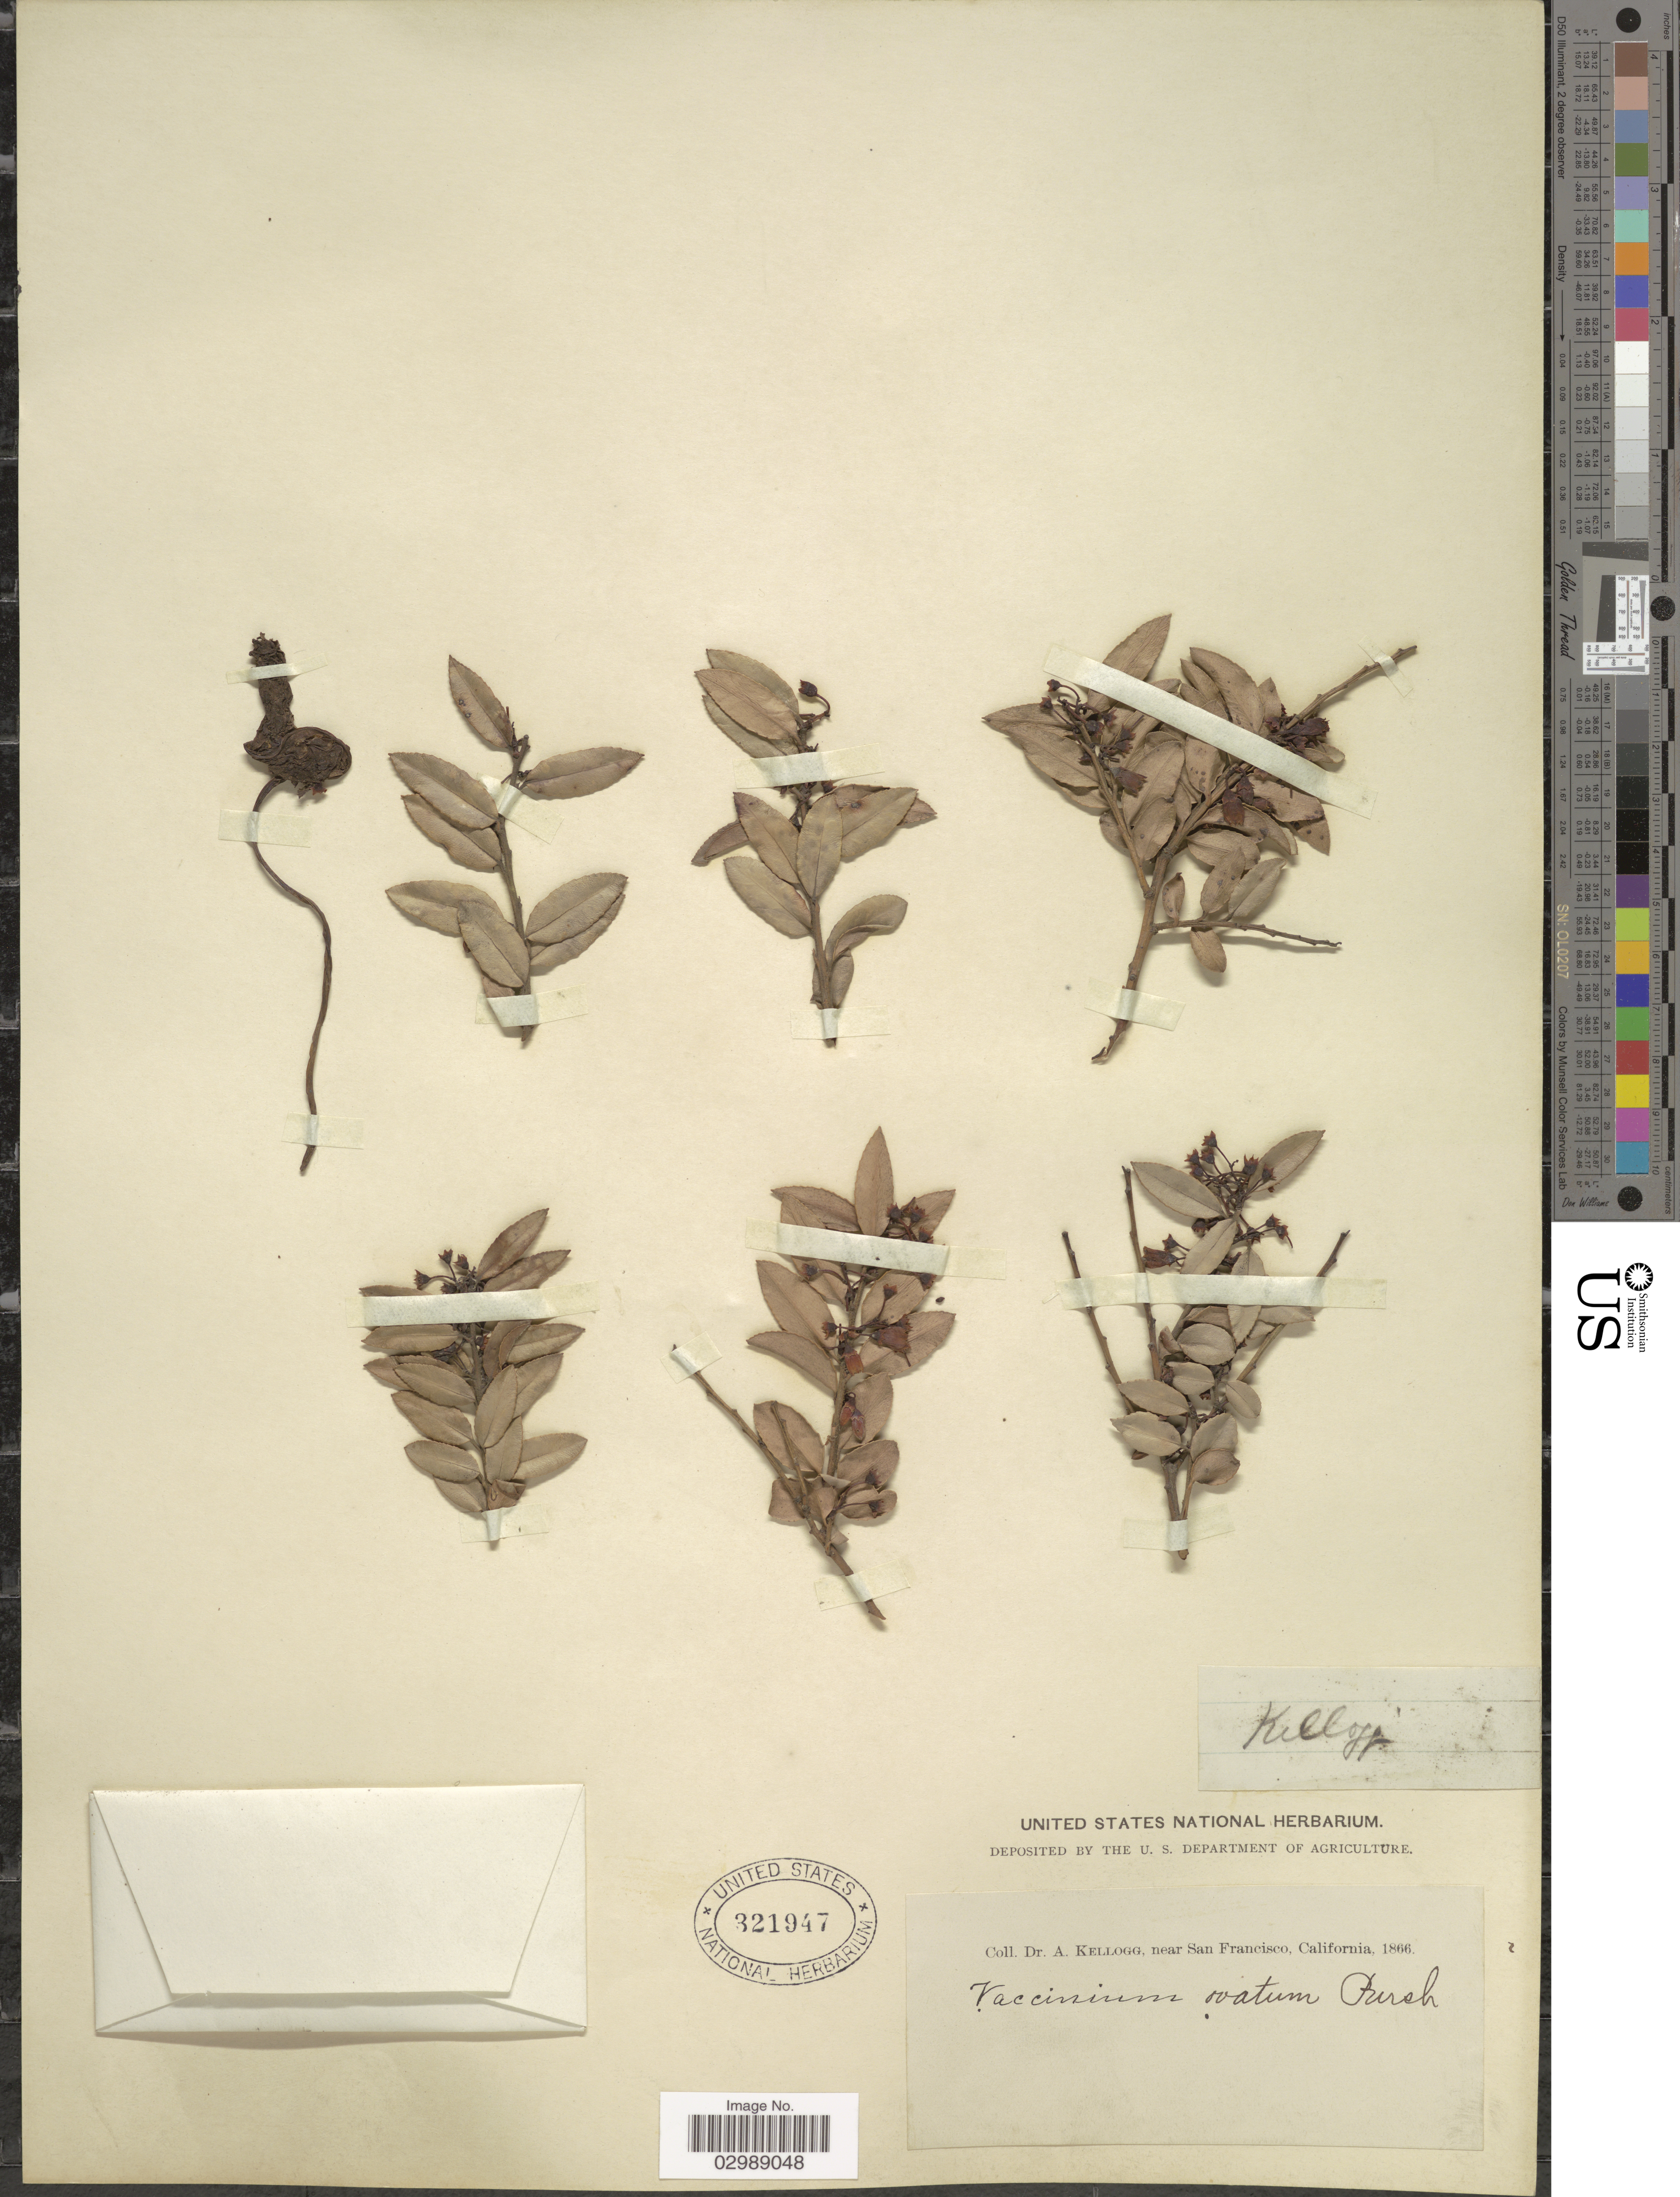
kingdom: Plantae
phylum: Tracheophyta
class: Magnoliopsida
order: Ericales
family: Ericaceae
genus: Vaccinium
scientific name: Vaccinium ovatum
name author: Pursh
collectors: A. Kellogg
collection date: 1866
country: United States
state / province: California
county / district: San Francisco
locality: Near San Francisco.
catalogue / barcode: US 321947